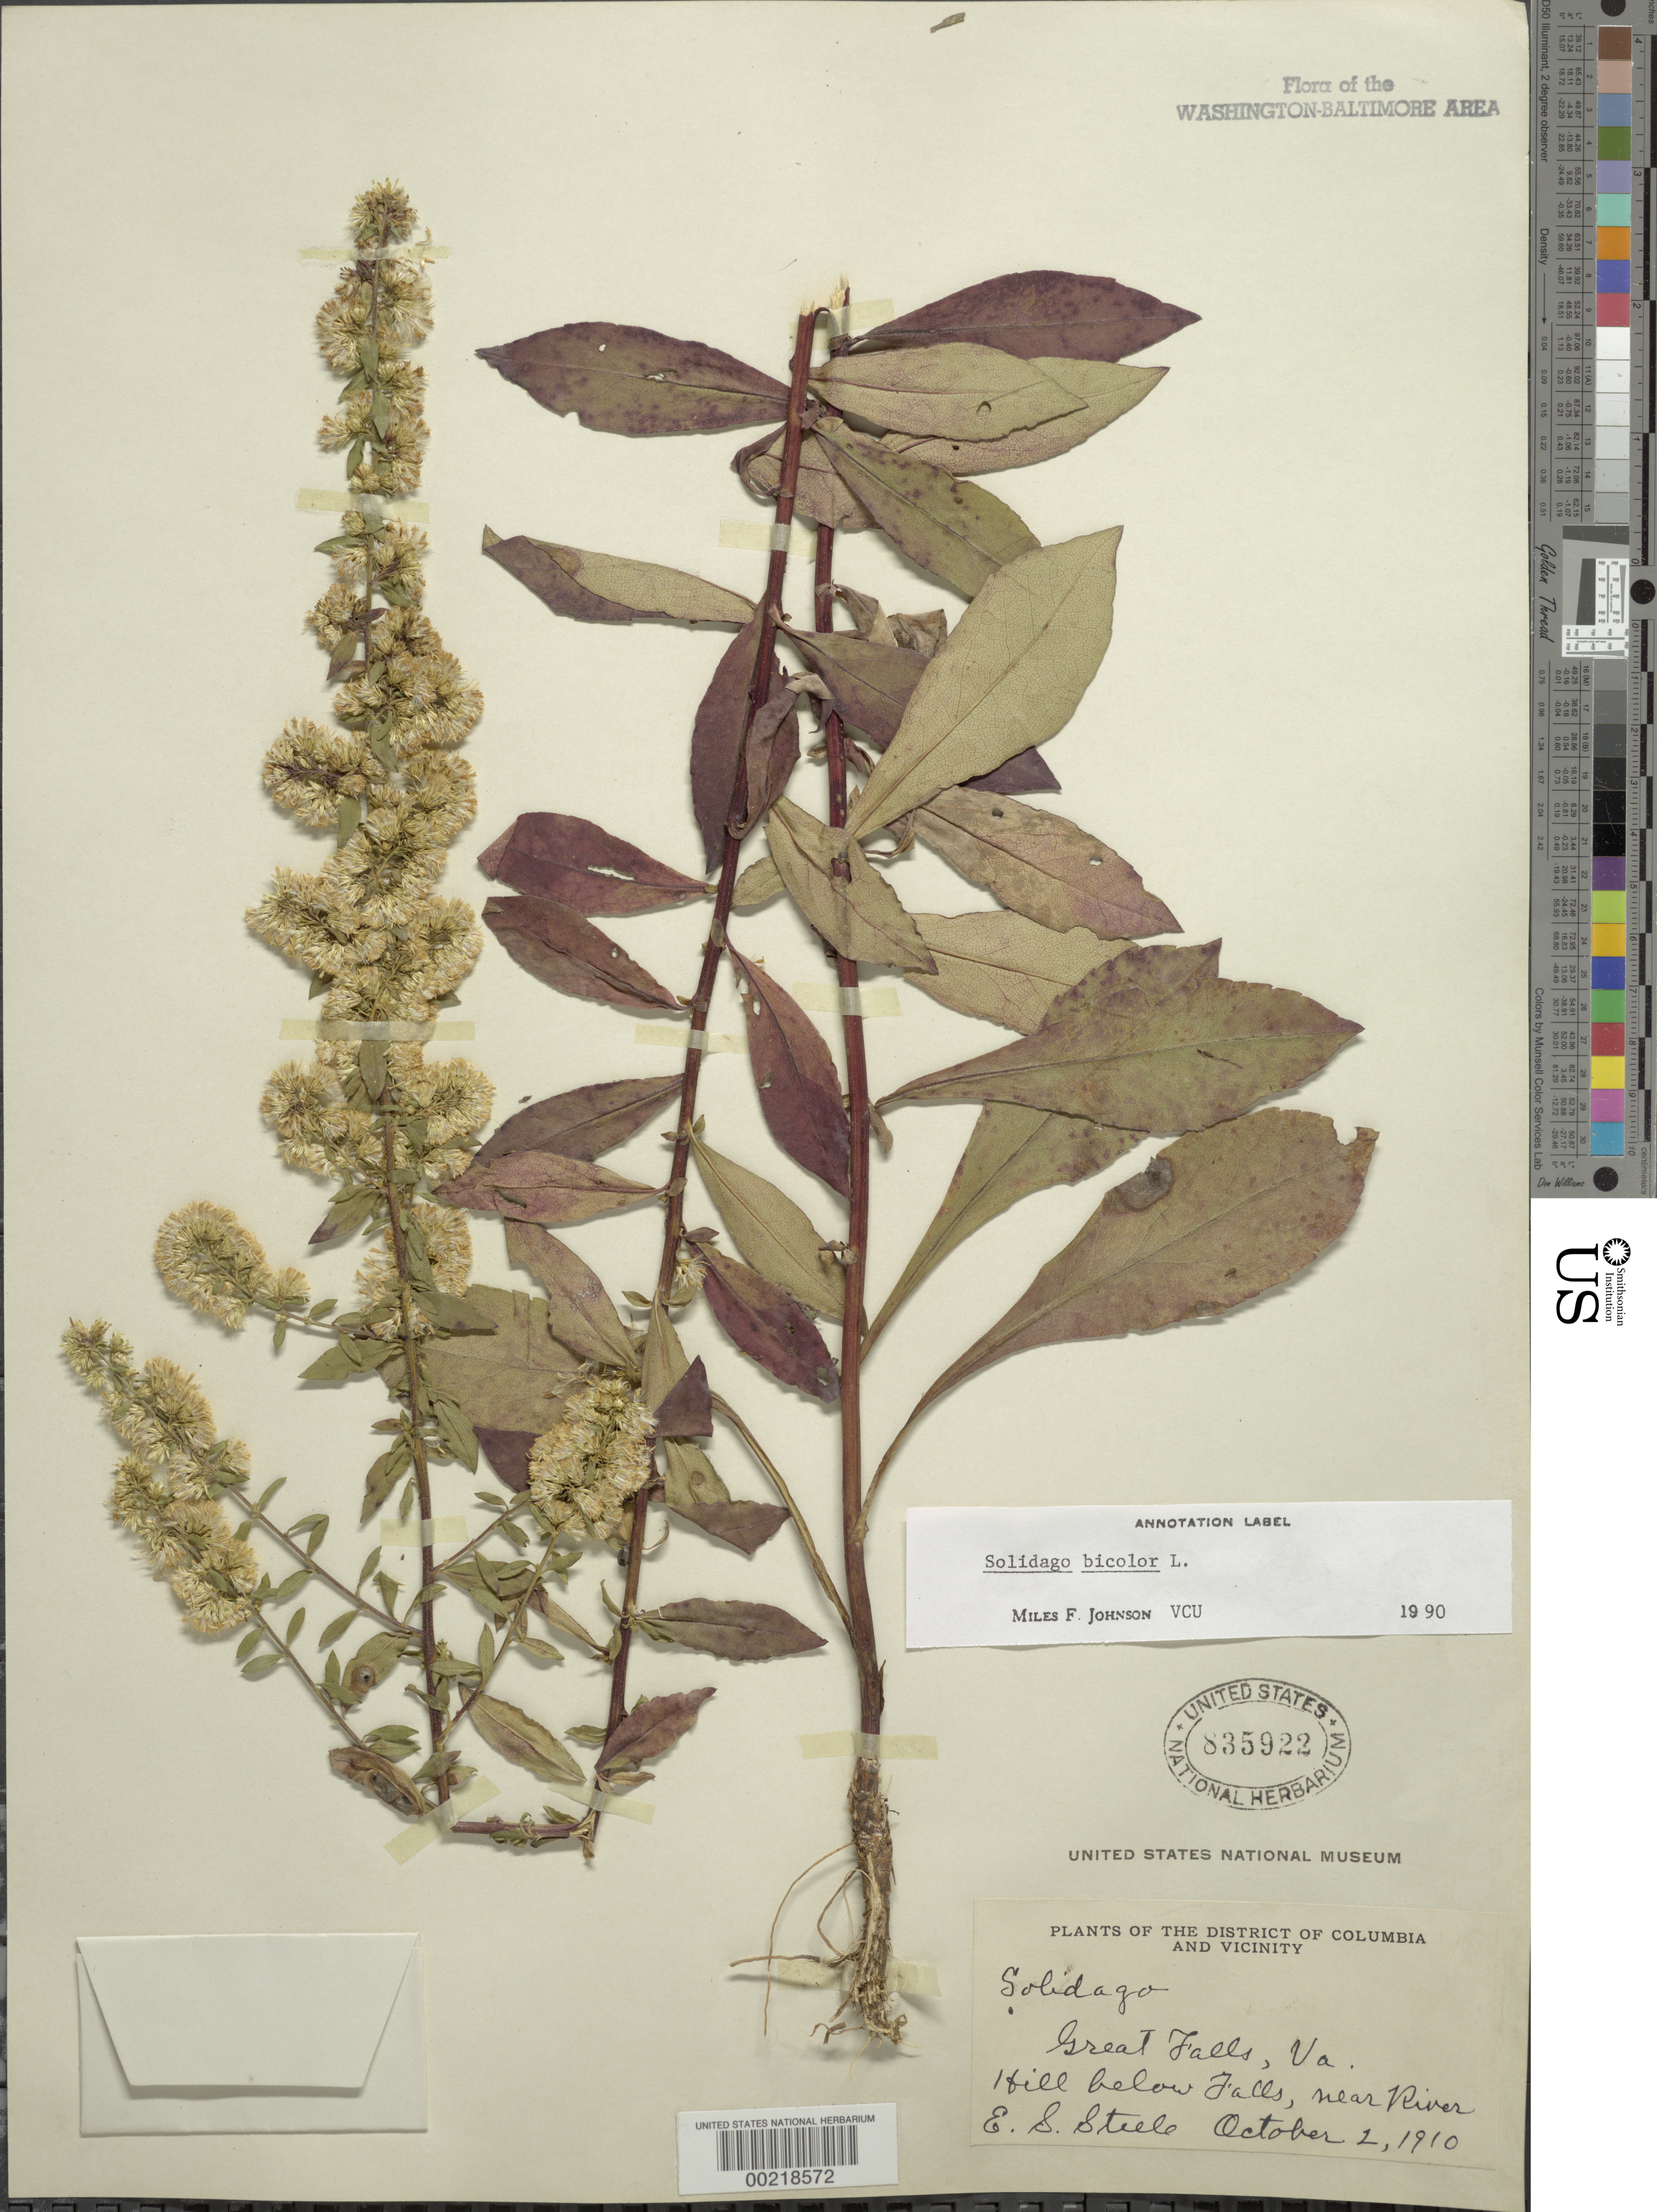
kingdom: Plantae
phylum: Tracheophyta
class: Magnoliopsida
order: Asterales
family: Asteraceae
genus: Solidago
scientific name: Solidago bicolor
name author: L.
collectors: E. Steele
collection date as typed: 02 Oct 1910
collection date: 1910-10-02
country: United States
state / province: Virginia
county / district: Fairfax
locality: Great Falls vicinity C. & O. Canal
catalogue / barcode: US 835922